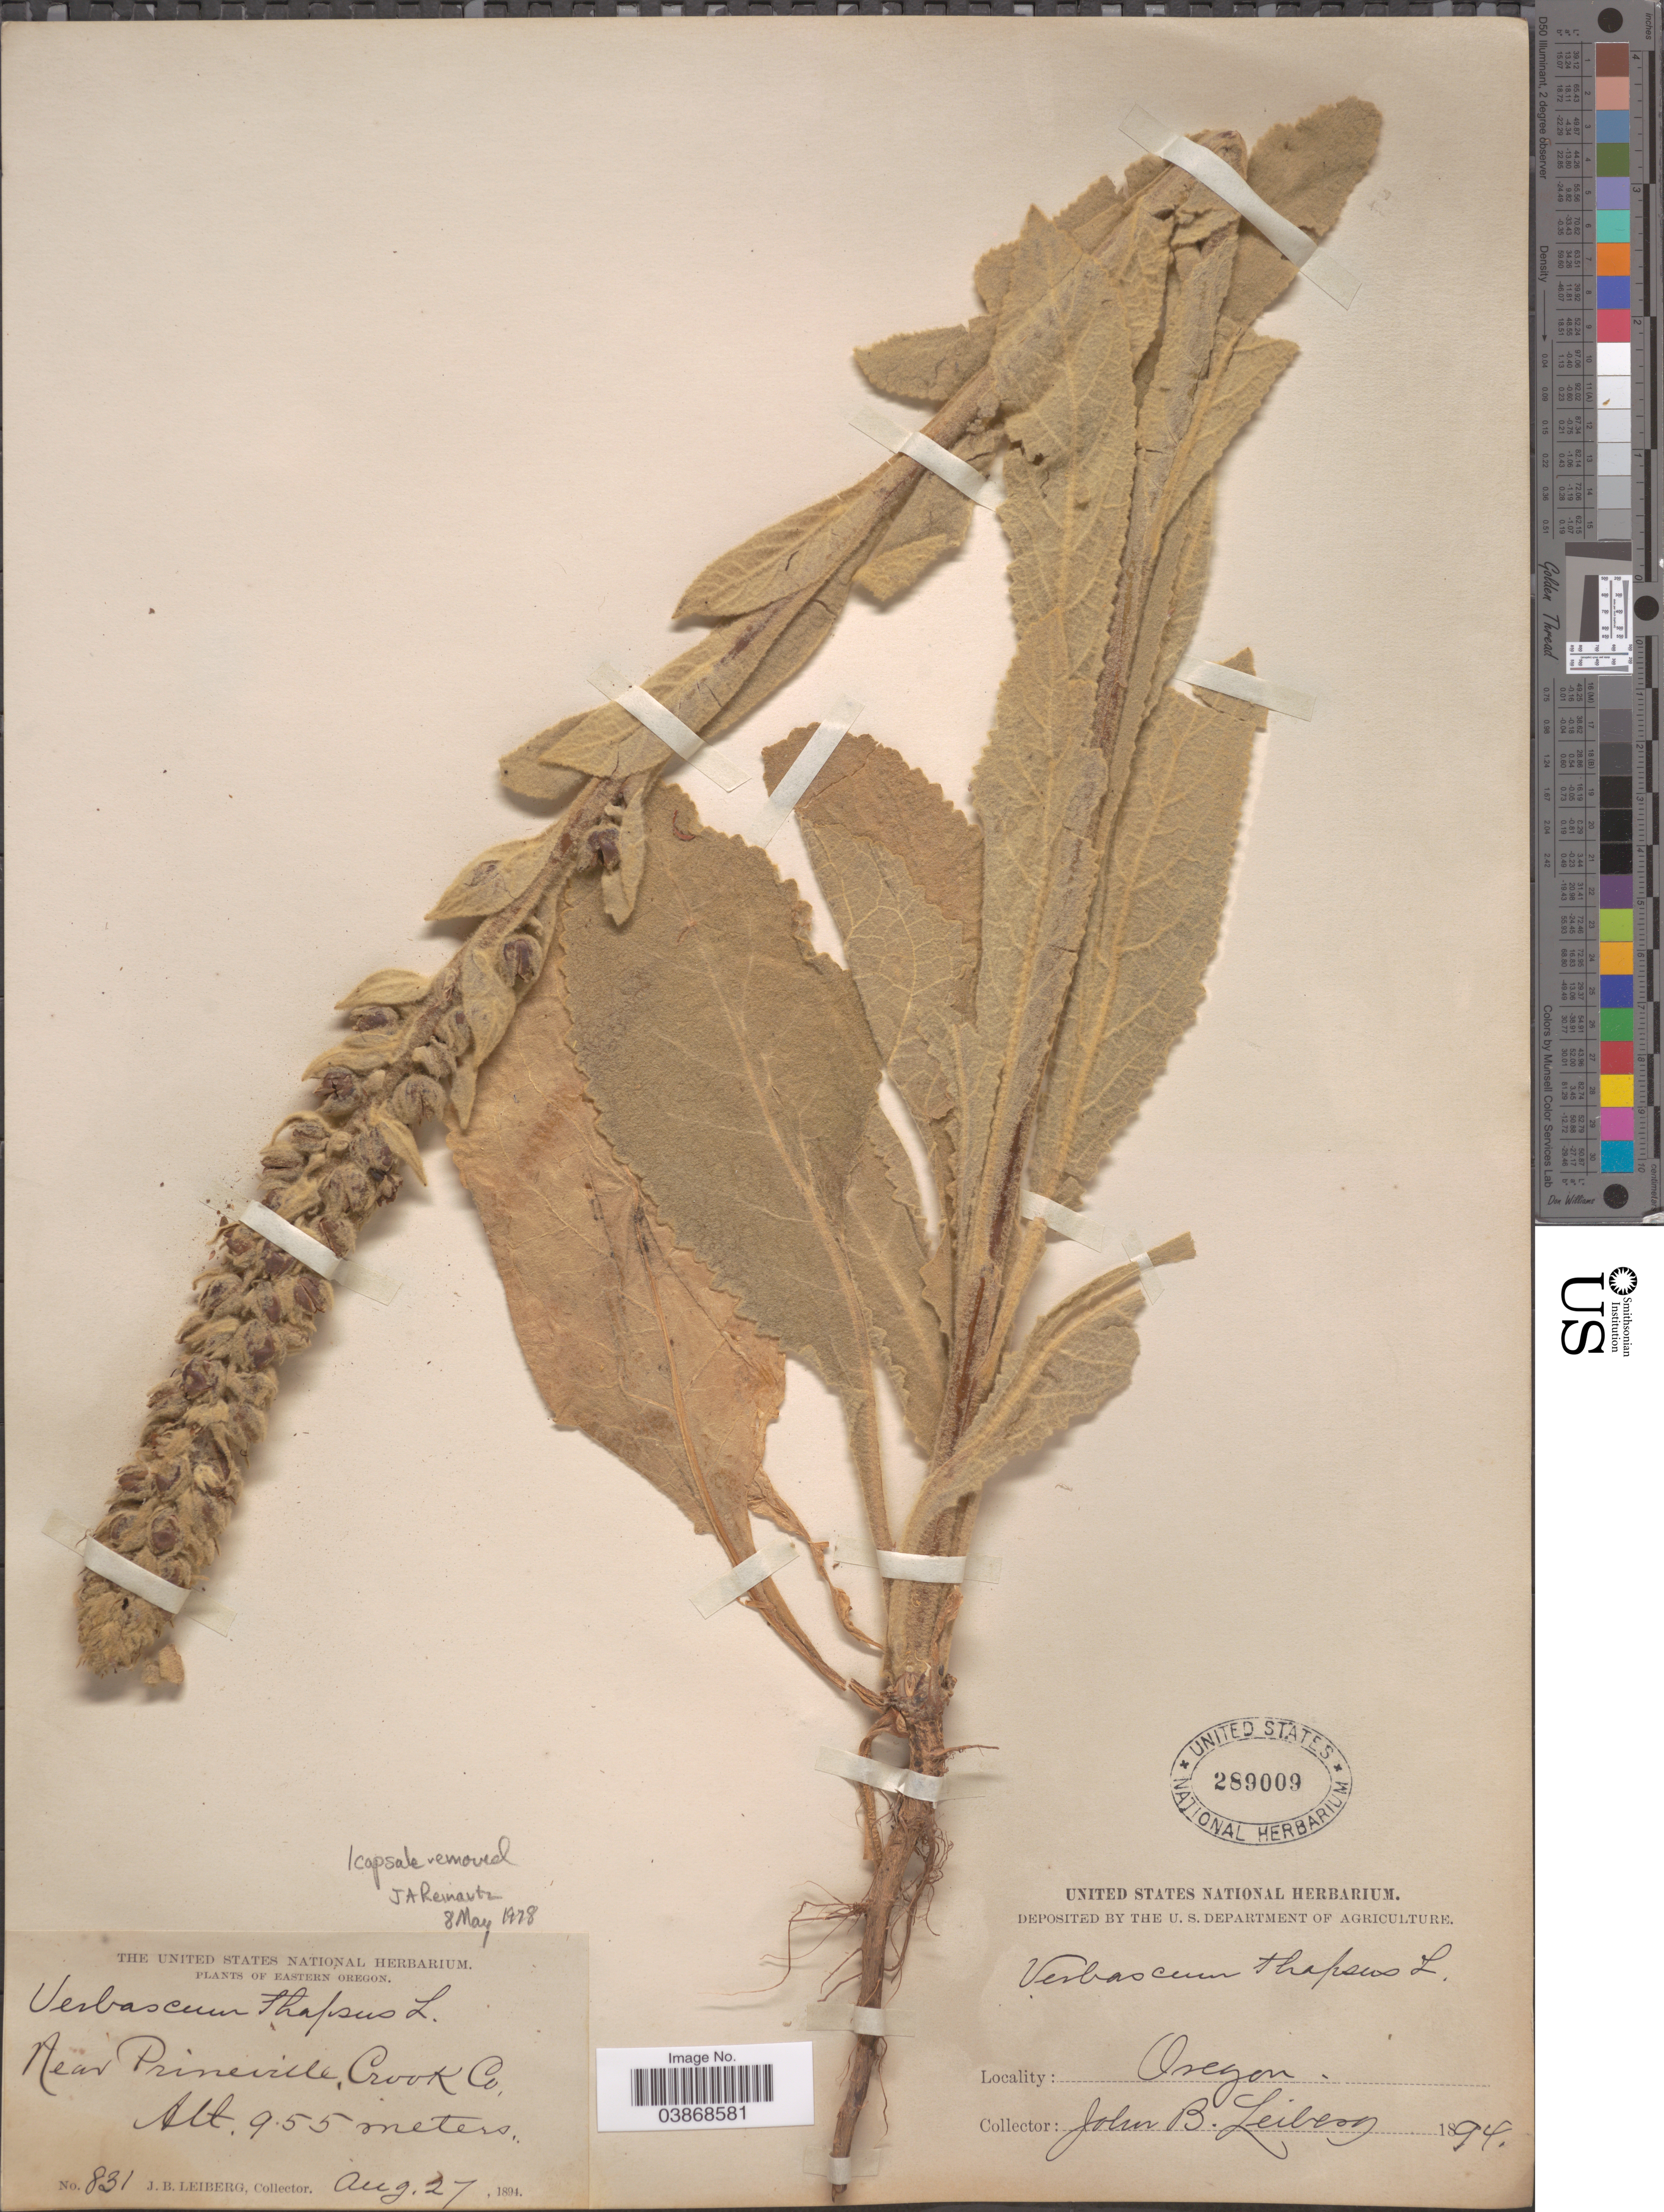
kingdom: Plantae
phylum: Tracheophyta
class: Magnoliopsida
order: Lamiales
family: Scrophulariaceae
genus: Verbascum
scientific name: Verbascum thapsus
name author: L.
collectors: J. B. Leiberg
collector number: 831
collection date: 1894-08-27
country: United States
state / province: Oregon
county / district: Crook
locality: Eastern Oregon. Near Prineville, Crook Co.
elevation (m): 955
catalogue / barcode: US 289009